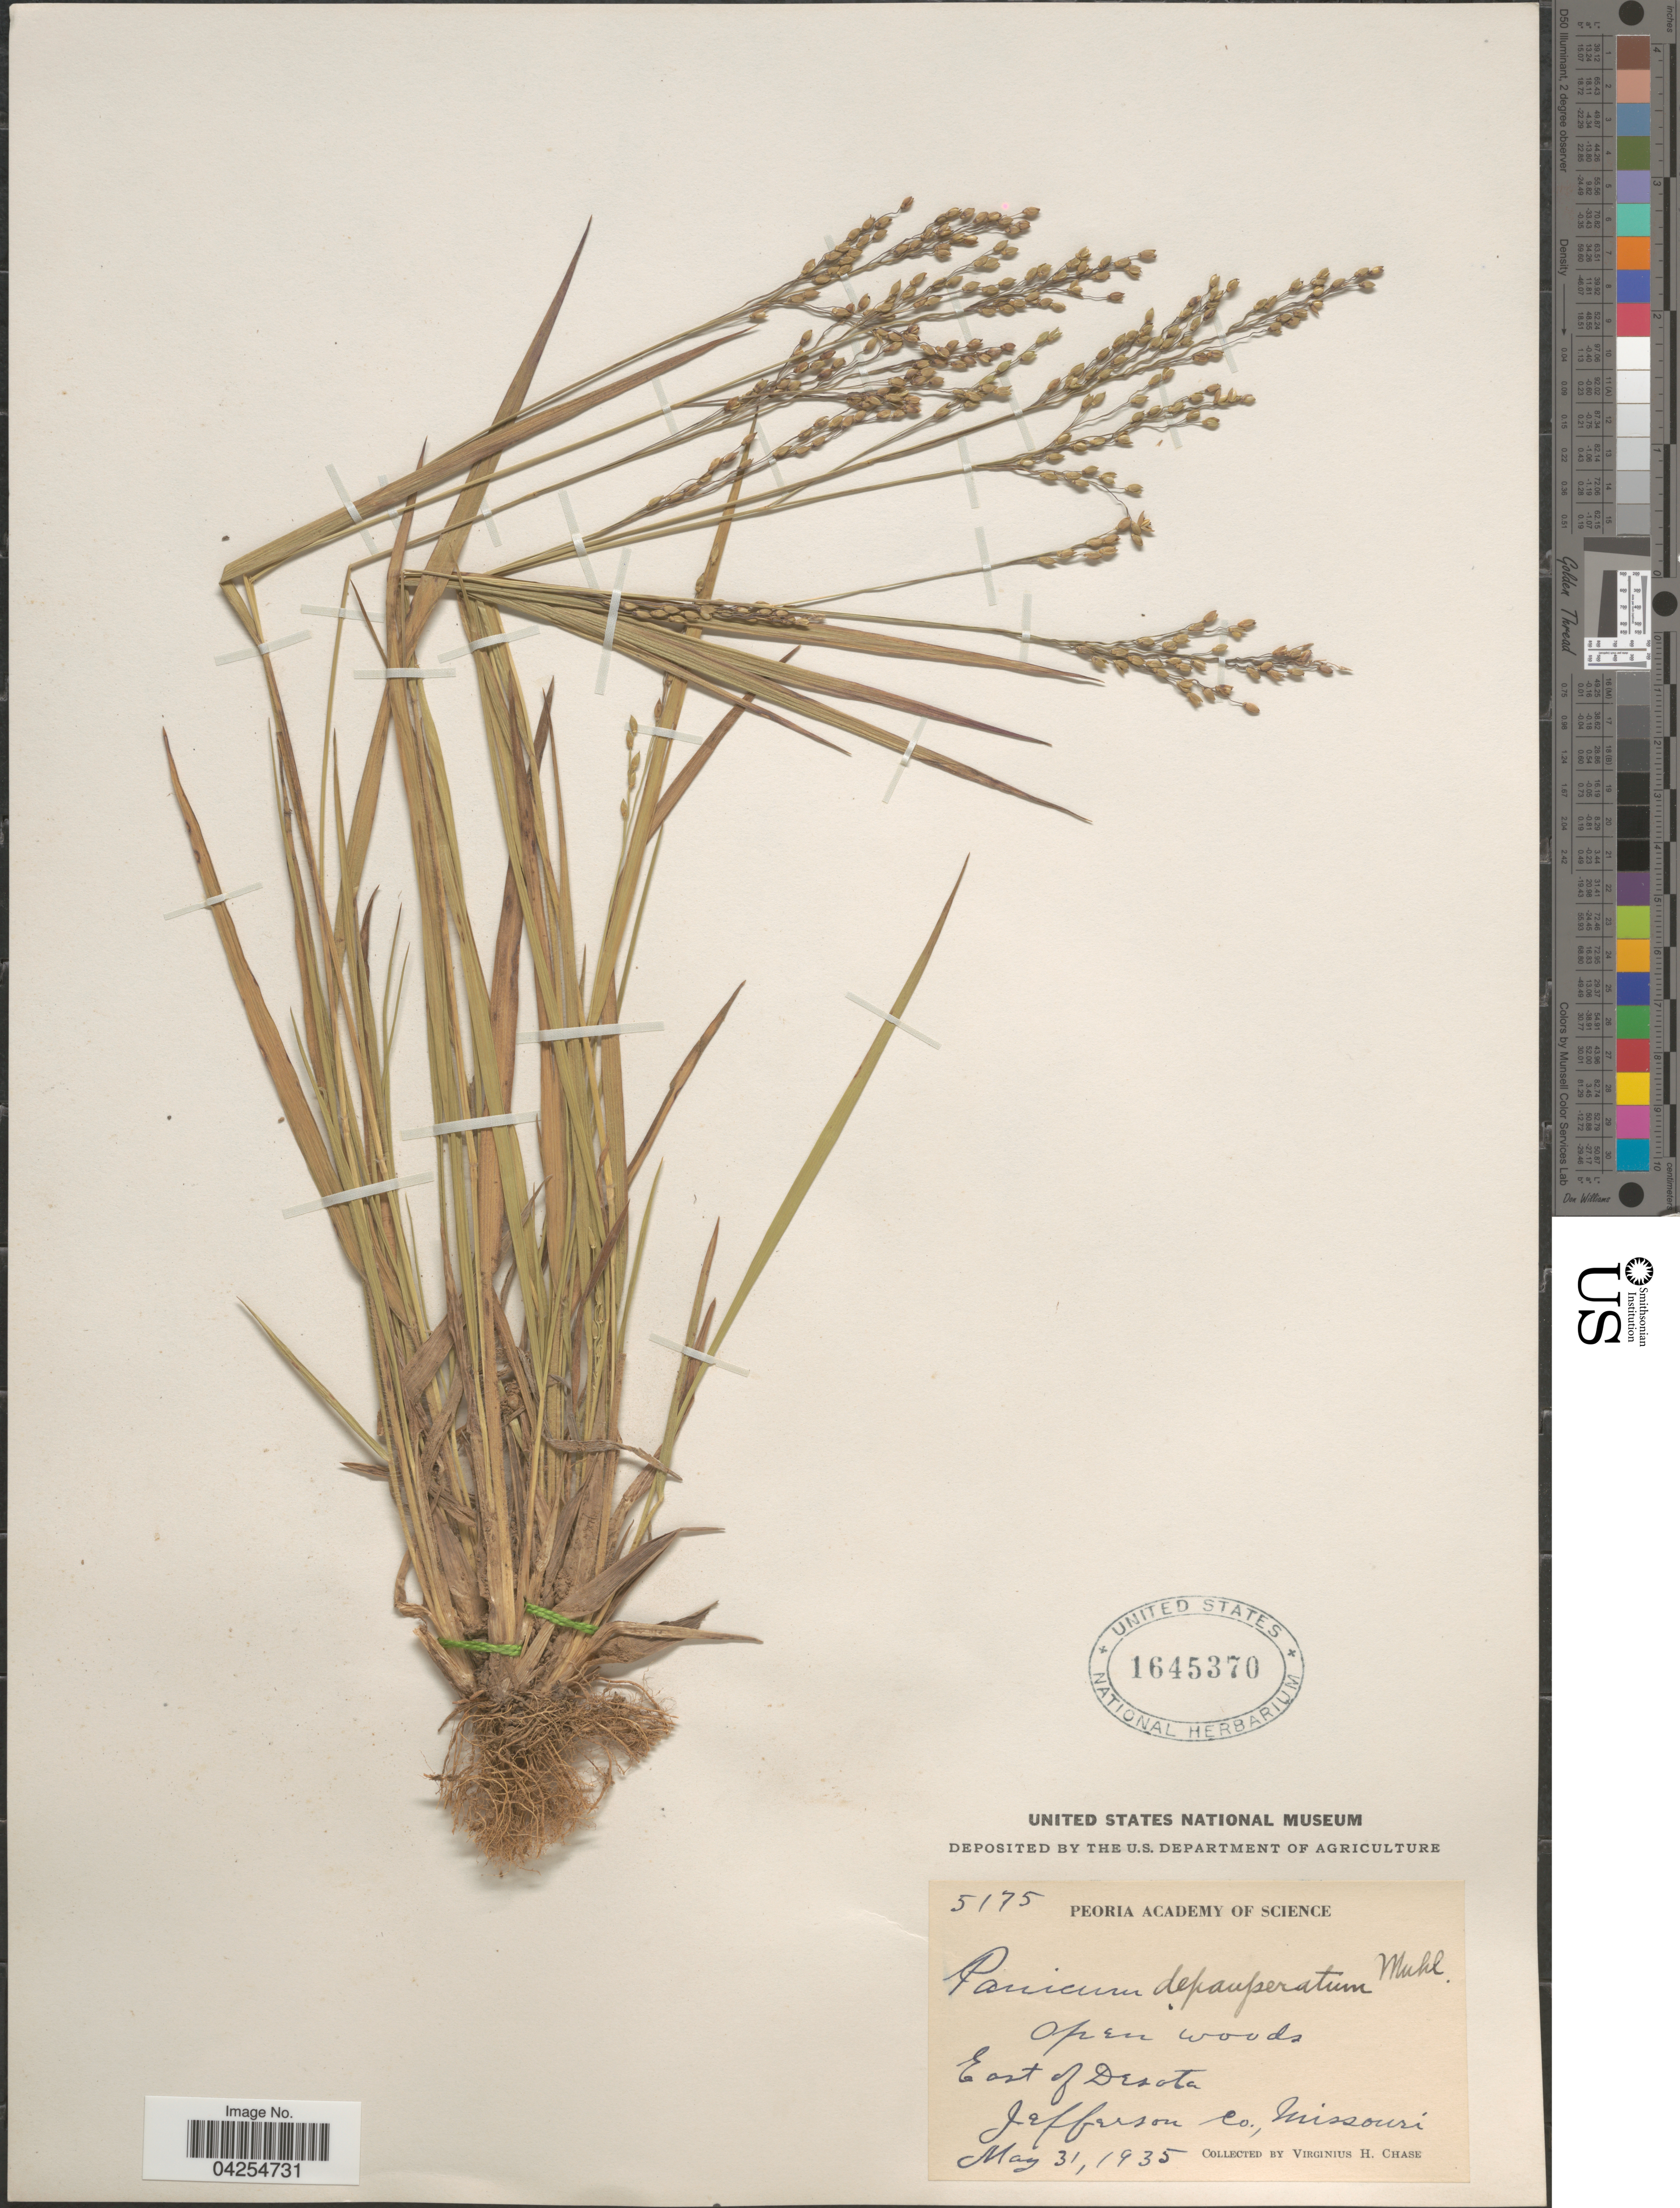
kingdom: Plantae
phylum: Tracheophyta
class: Liliopsida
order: Poales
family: Poaceae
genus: Dichanthelium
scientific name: Dichanthelium depauperatum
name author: (Muhl.) Gould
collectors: V. H. Chase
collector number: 5175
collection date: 1935-05-31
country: United States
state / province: Missouri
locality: East of Desota. Jefferson Co.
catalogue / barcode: US 1645370